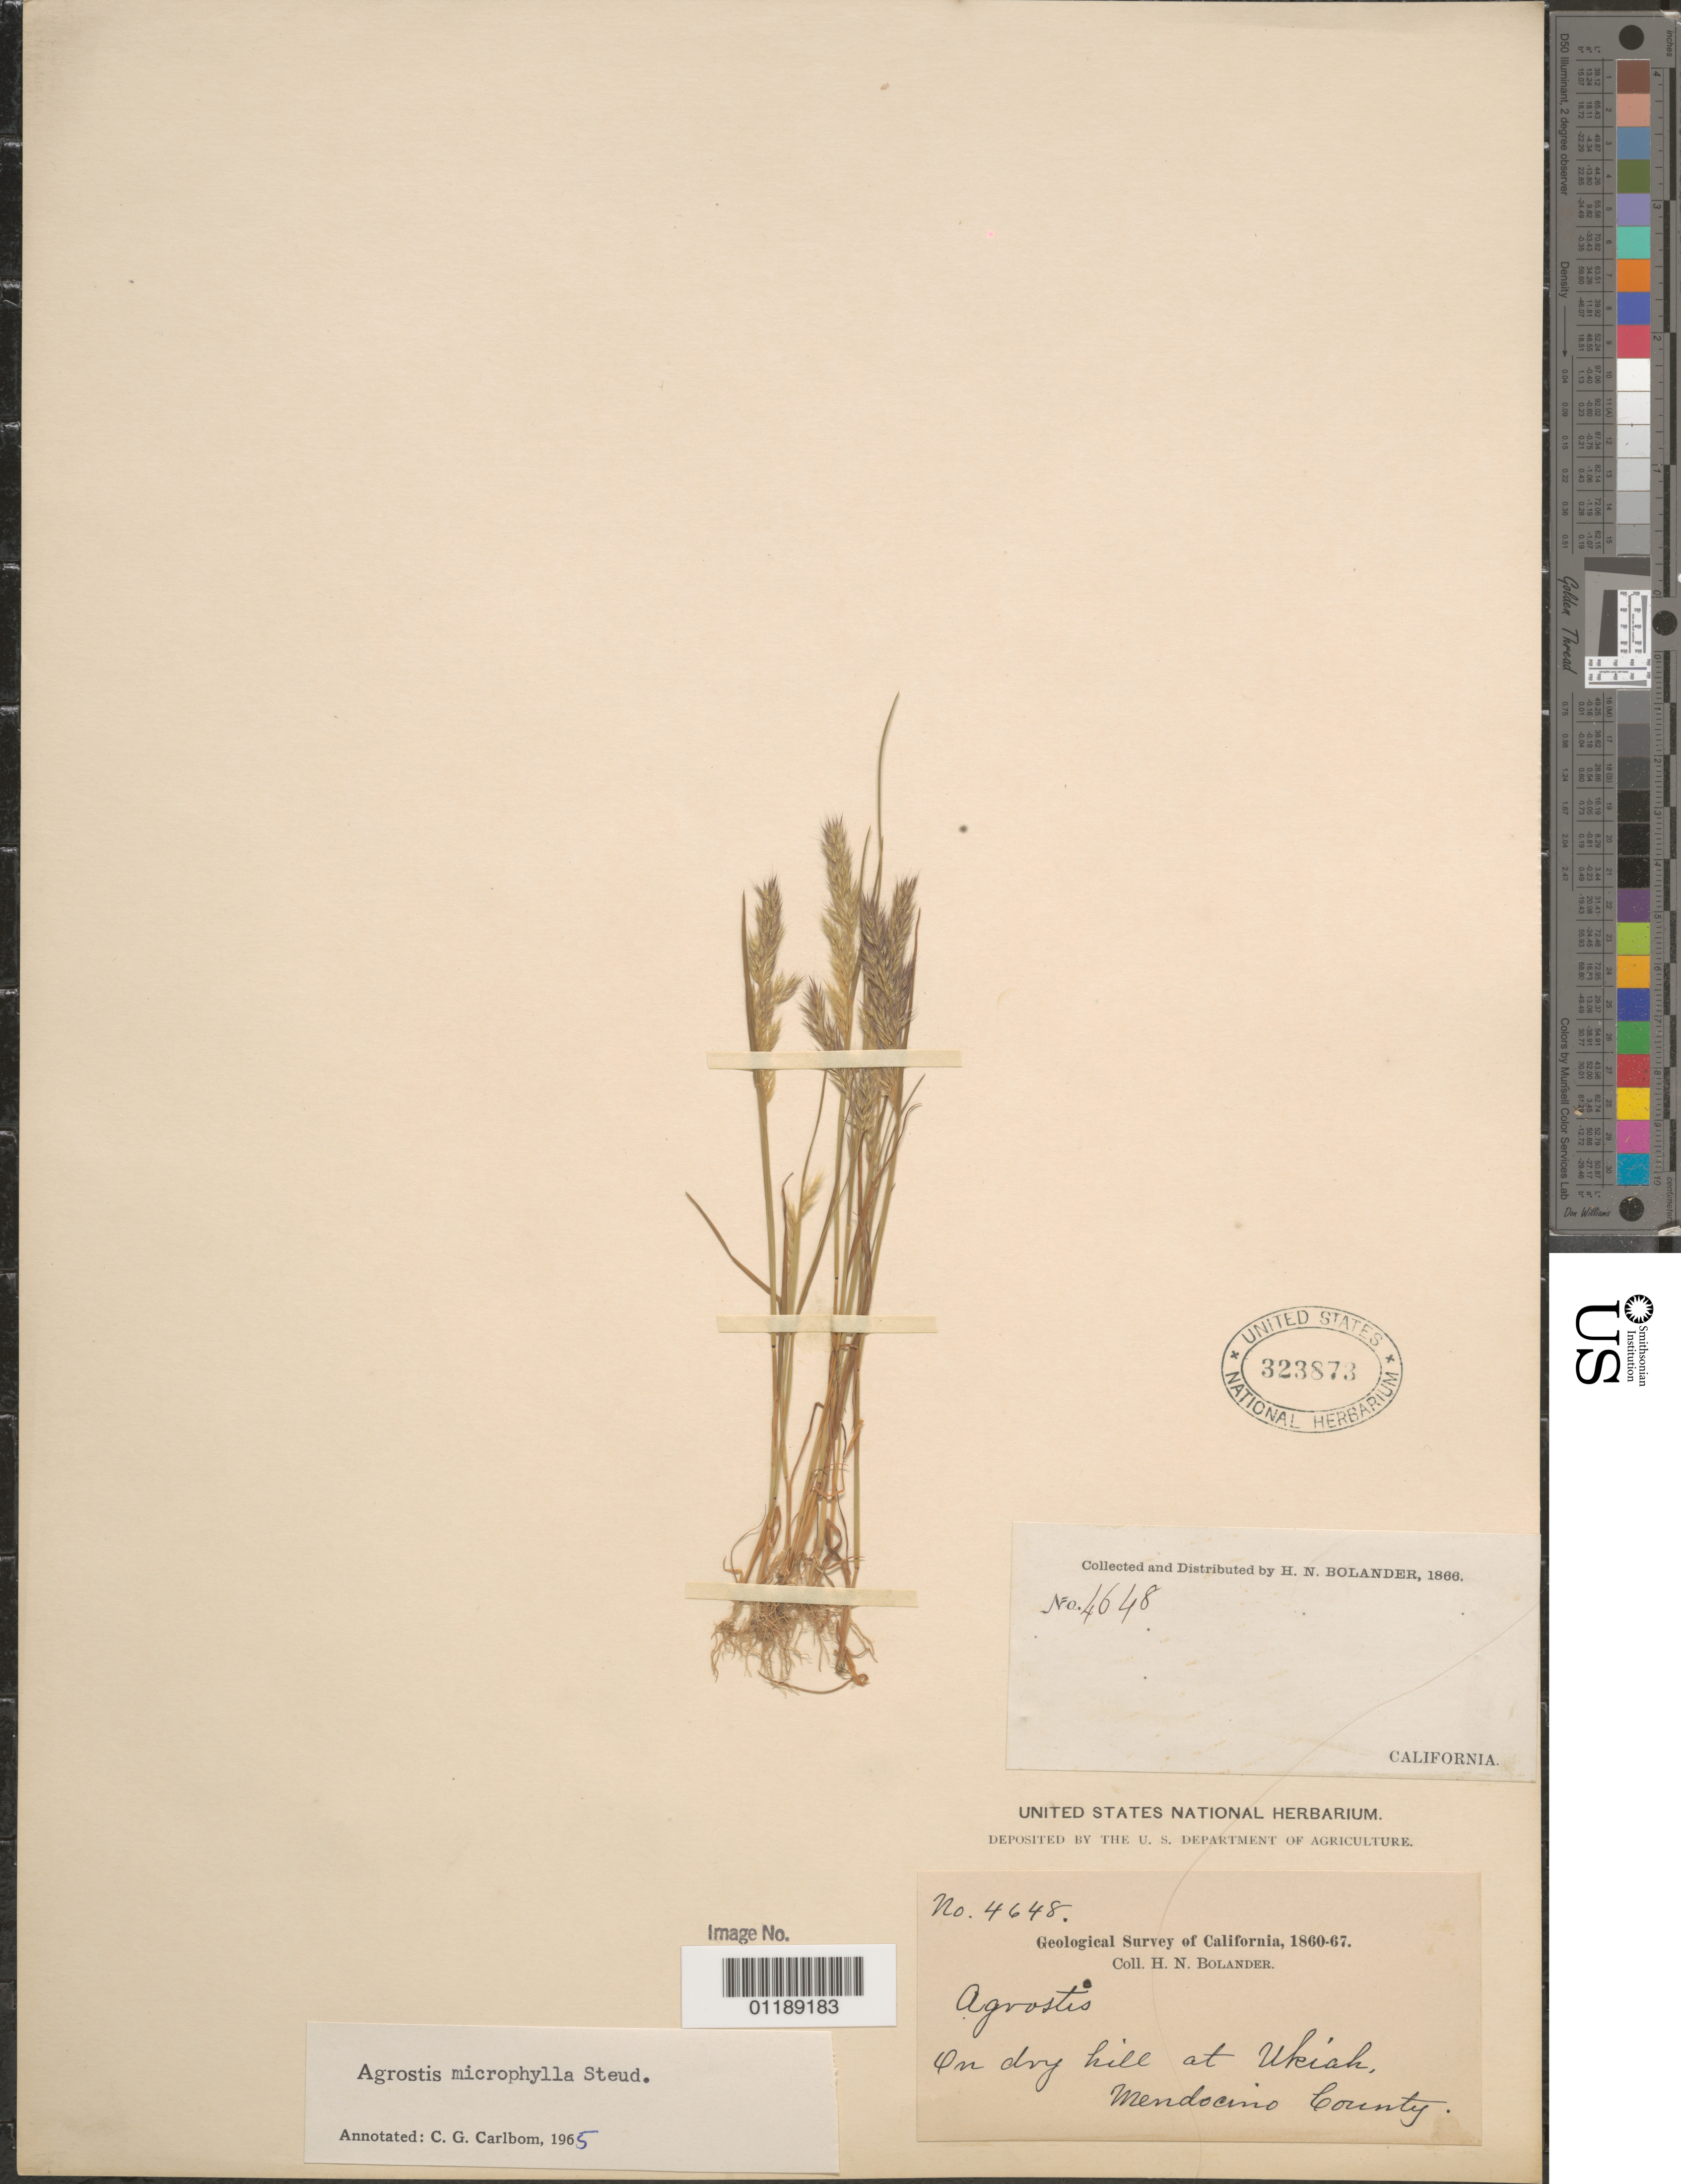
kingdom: Plantae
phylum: Tracheophyta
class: Liliopsida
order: Poales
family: Poaceae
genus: Agrostis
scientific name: Agrostis microphylla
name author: Steud.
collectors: H. Bolander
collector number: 4648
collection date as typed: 1860 to -- --- 1867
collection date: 1860/1867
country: United States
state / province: California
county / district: Mendocino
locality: At Ukiah.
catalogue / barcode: US 323873